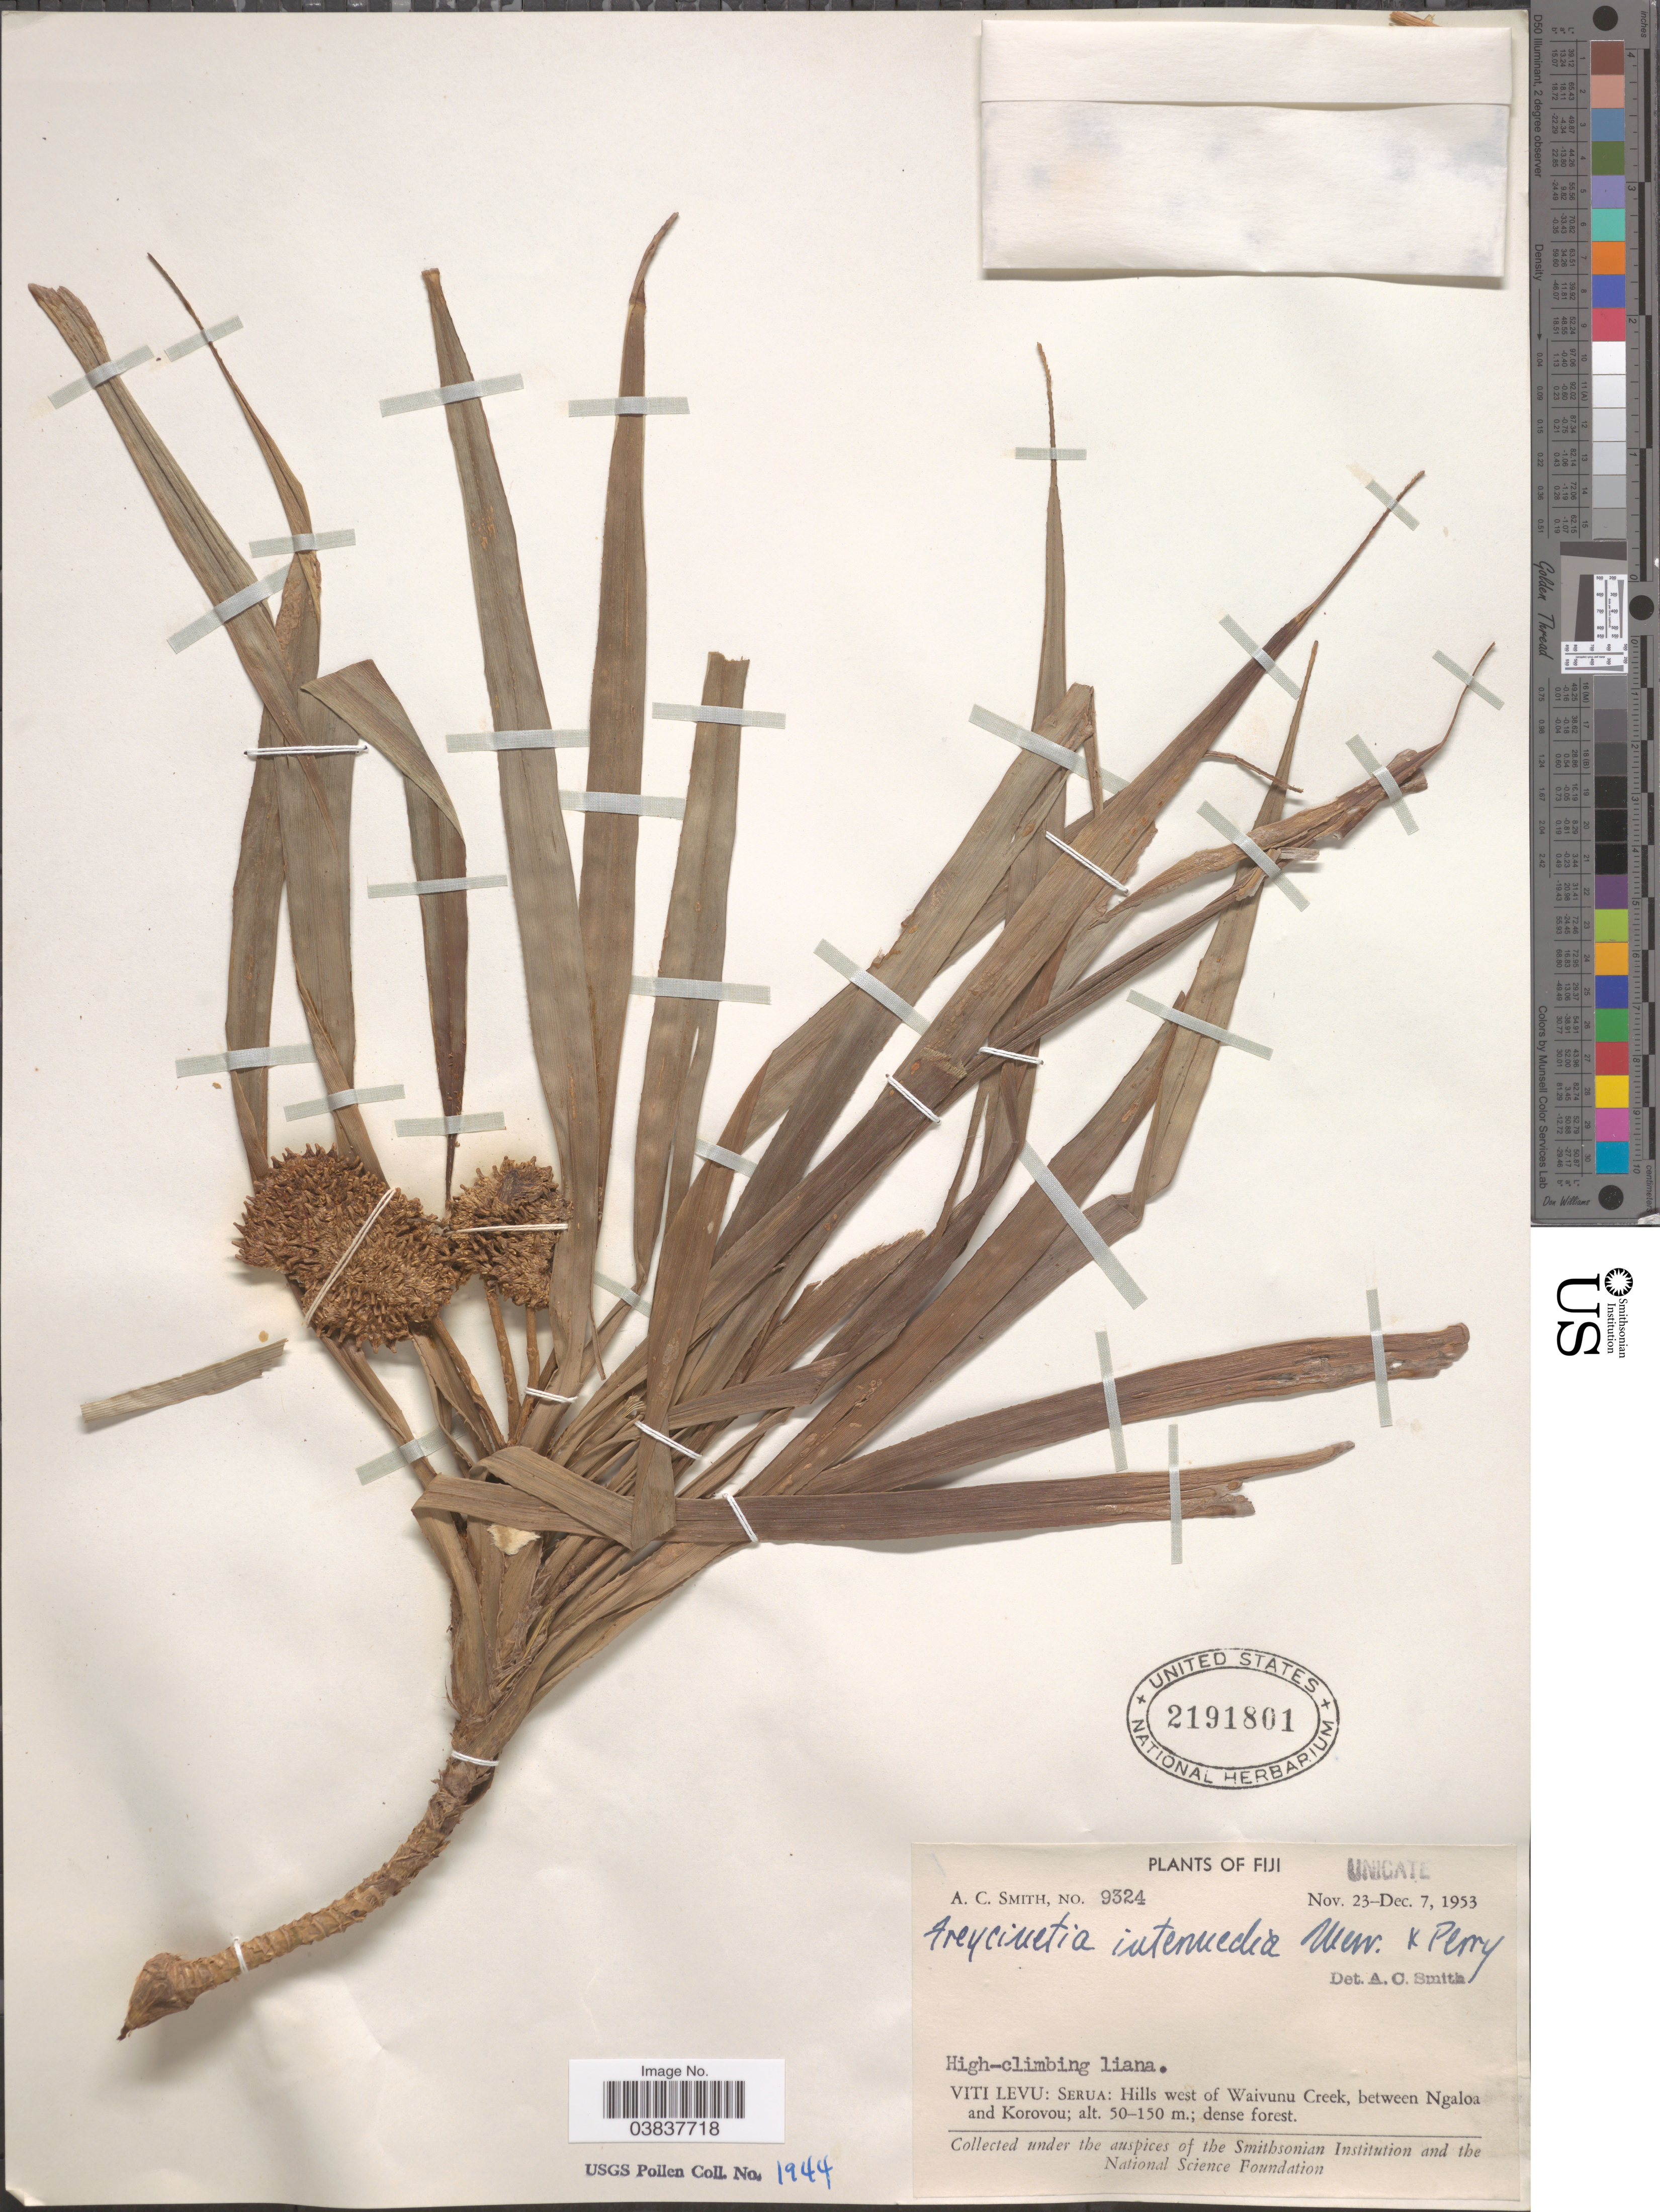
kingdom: Plantae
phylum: Tracheophyta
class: Liliopsida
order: Pandanales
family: Pandanaceae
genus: Freycinetia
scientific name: Freycinetia intermedia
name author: Merr. & L.M. Perry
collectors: A. C. Smith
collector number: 9324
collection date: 1953-11-23/1953-12-07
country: Fiji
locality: Viti Levu: Serua: Hills west of Waivunu Creek, between Ngaloa and Korovou.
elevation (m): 50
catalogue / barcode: US 2191801